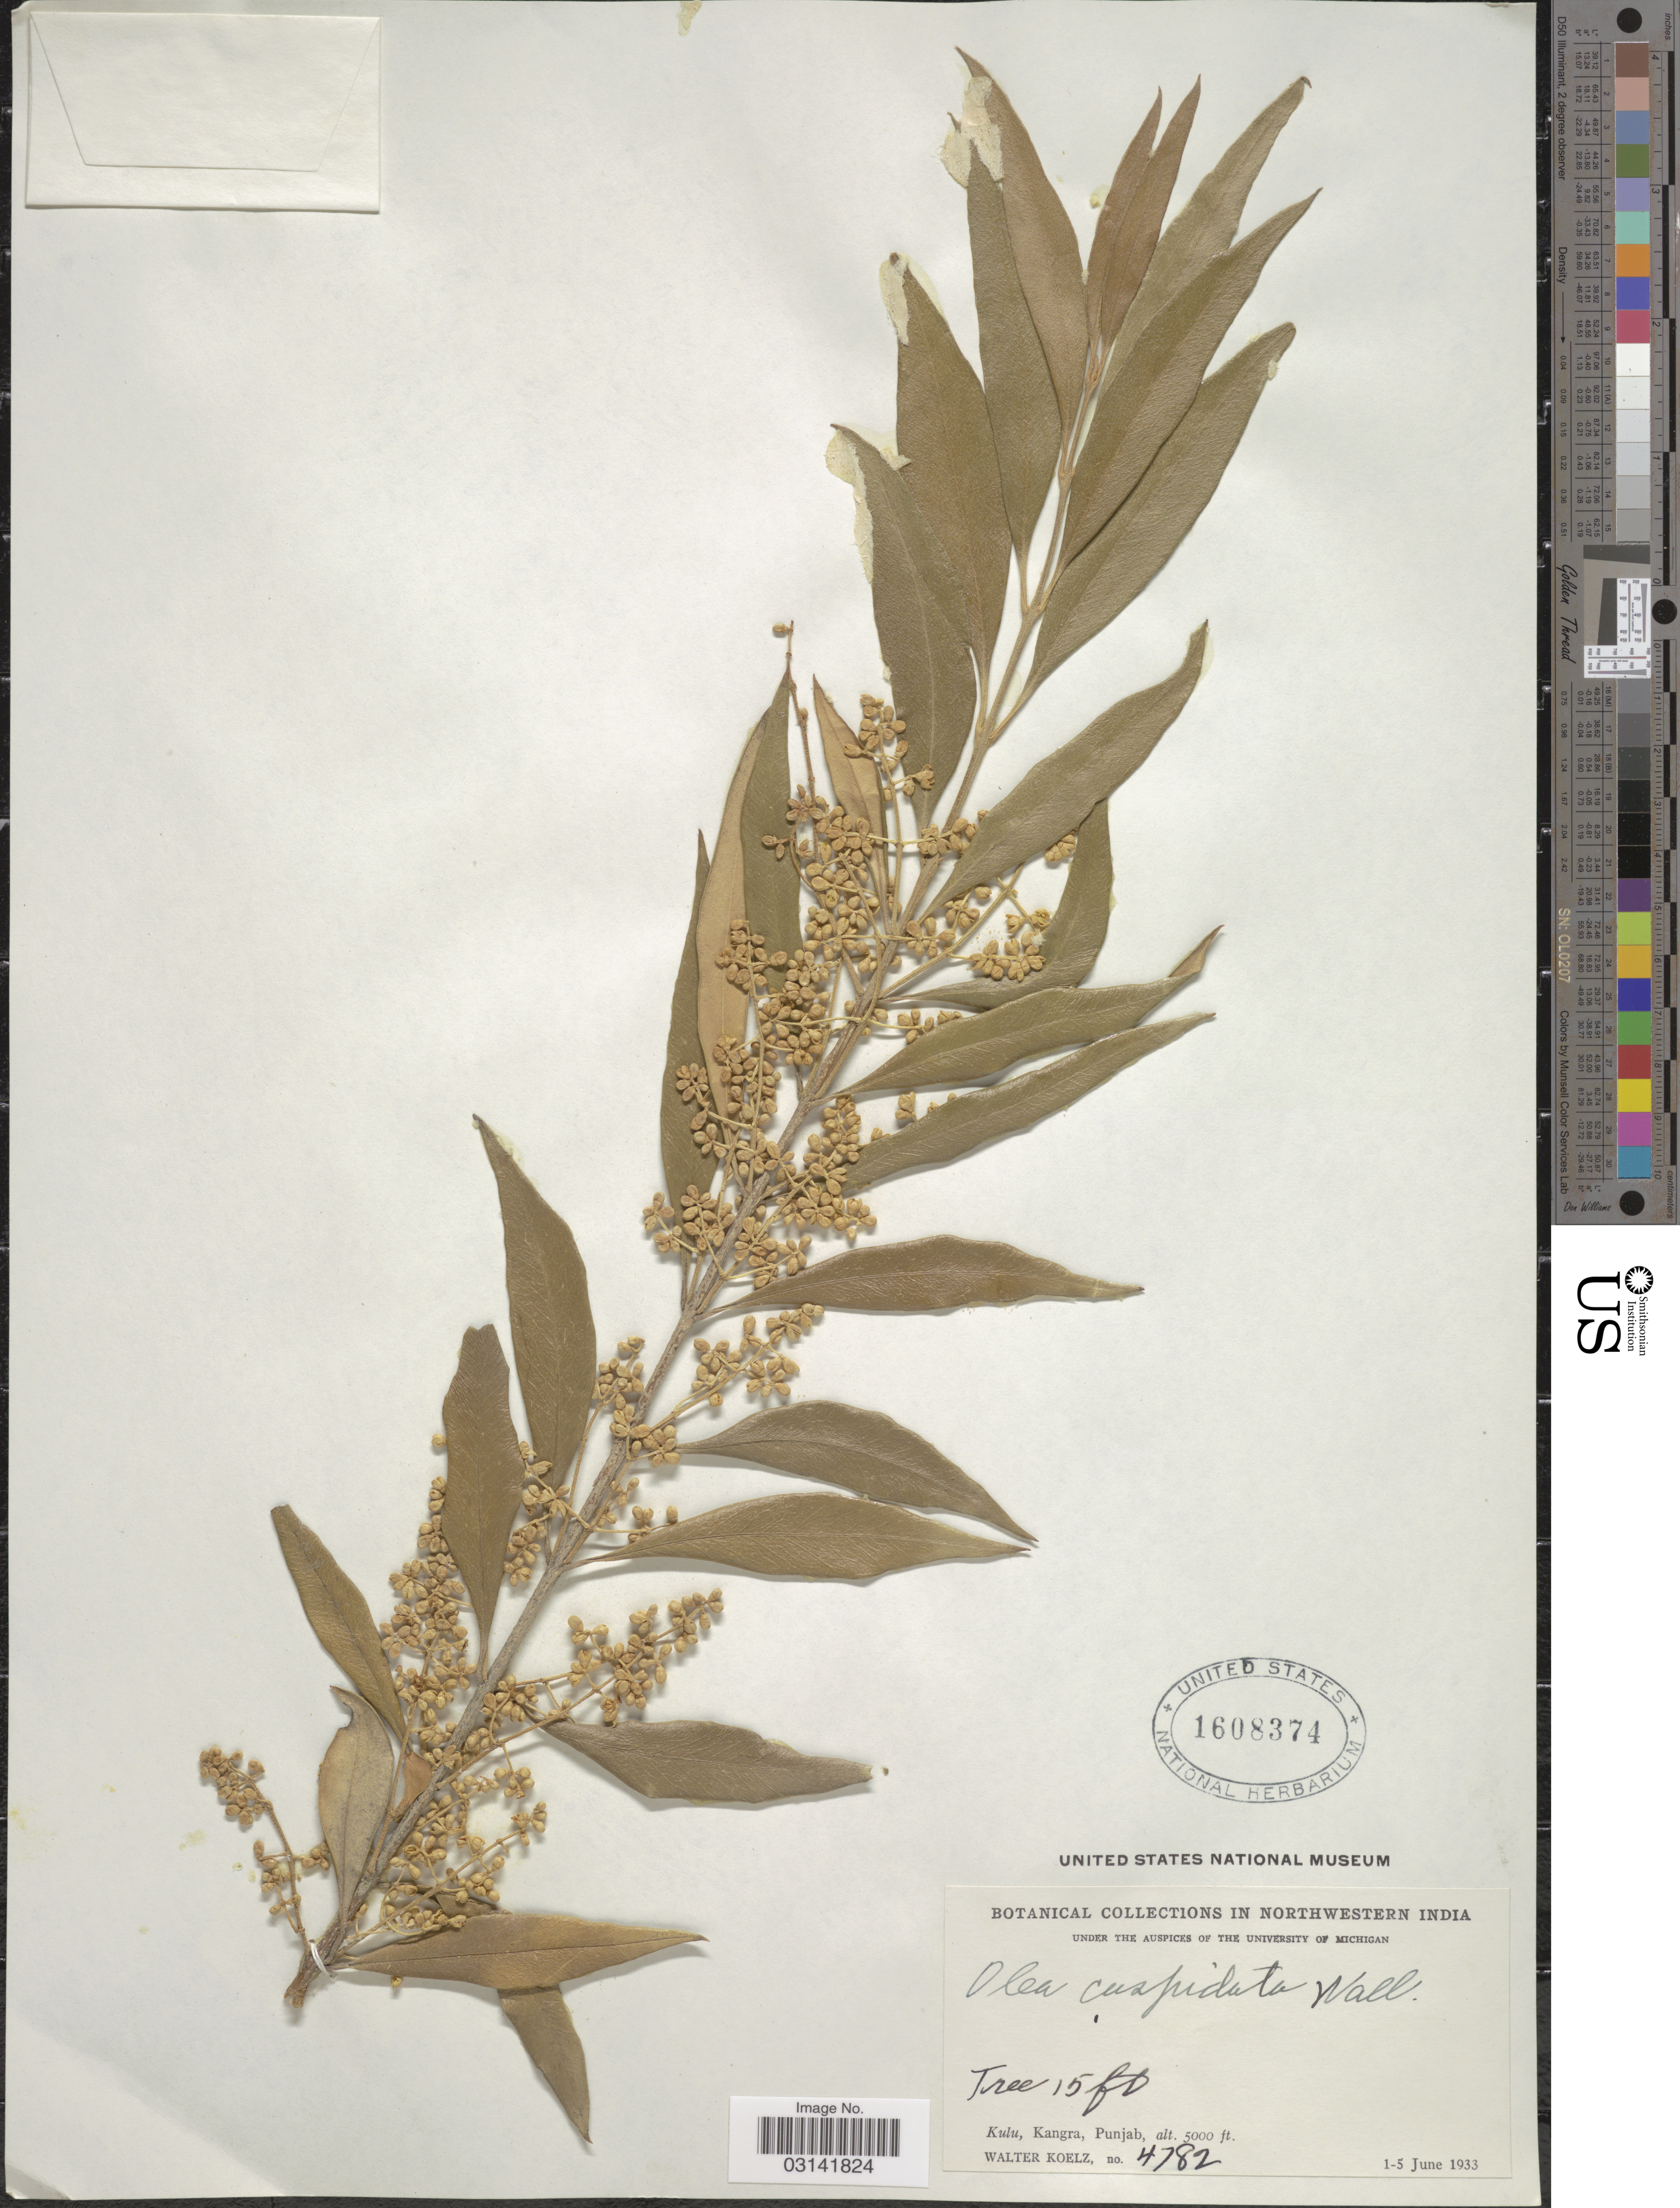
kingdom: Plantae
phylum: Tracheophyta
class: Magnoliopsida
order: Lamiales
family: Oleaceae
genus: Olea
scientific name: Olea europaea subsp. cuspidata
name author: (Wall. & G. Don) Cif.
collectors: W. N. Koelz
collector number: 4782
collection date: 1933-06-01/1933-06-05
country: India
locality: Northwestern India, Kulu, Kangra, Punjab.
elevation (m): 1524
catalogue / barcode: US 1608374